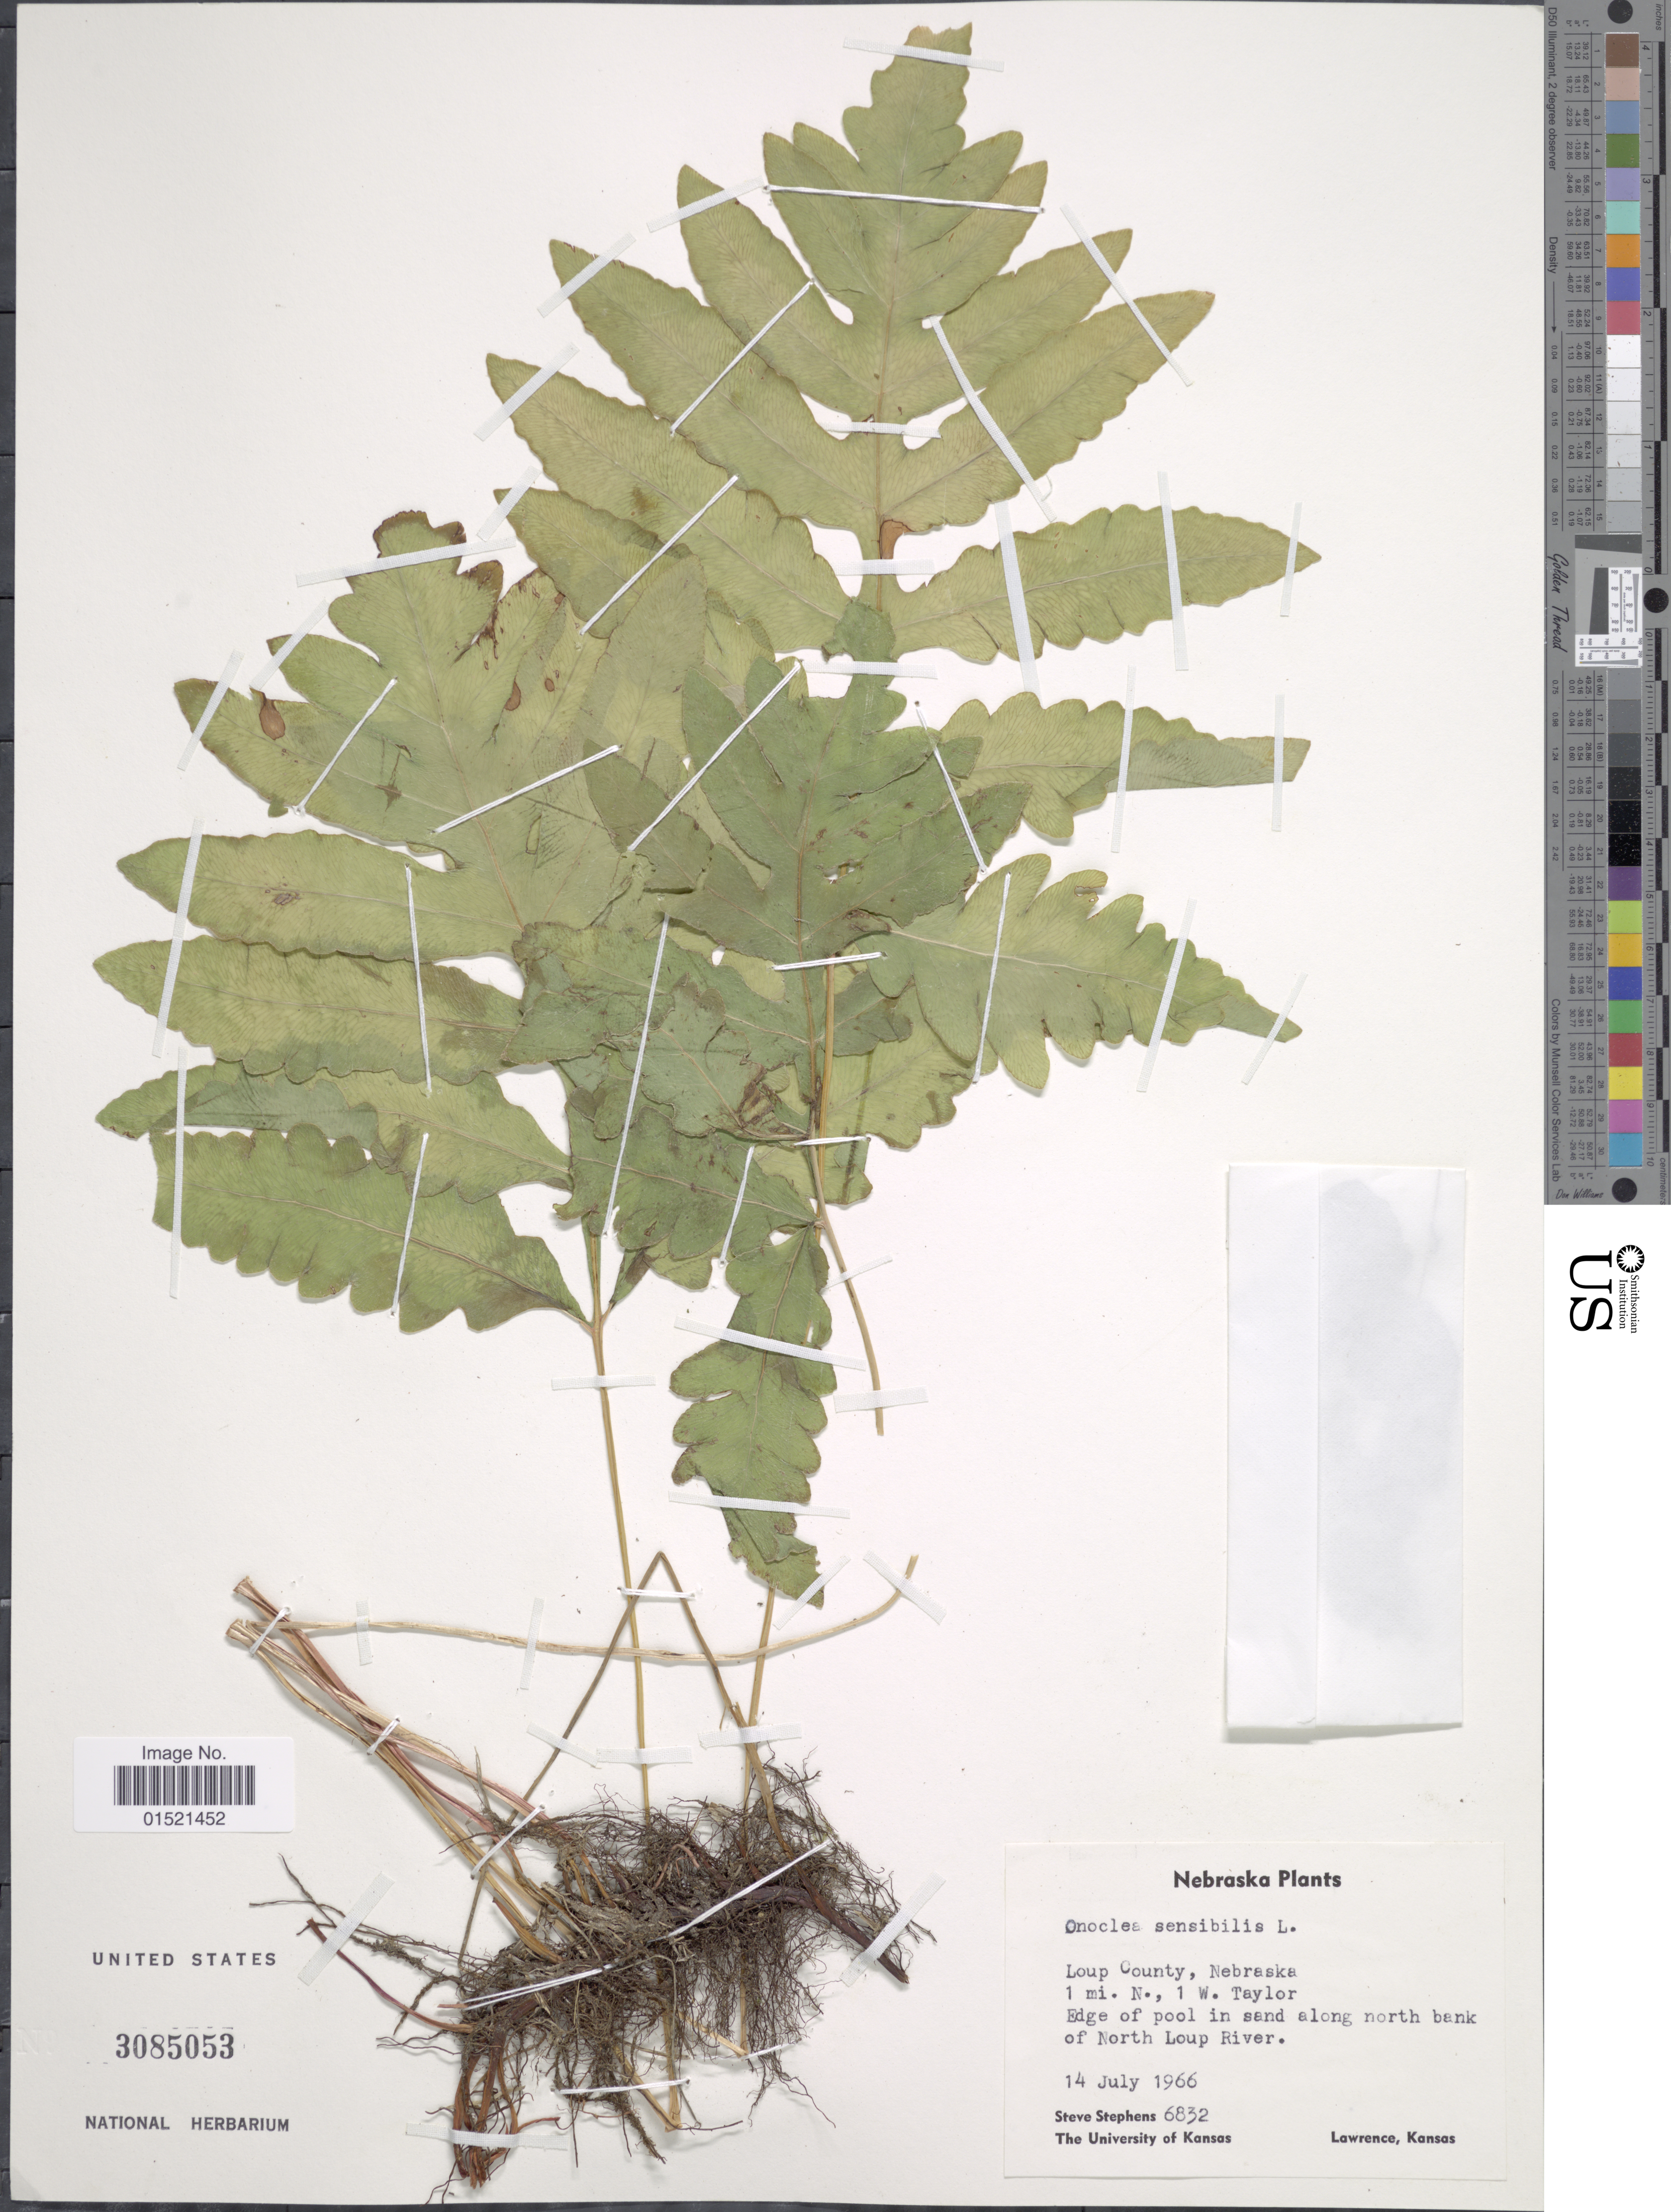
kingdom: Plantae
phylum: Tracheophyta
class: Polypodiopsida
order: Polypodiales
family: Onocleaceae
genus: Onoclea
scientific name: Onoclea sensibilis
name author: L.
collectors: S. Stephens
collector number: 6832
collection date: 1966-07-14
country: United States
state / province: Nebraska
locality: Loup County, 1 mi. N., 1 W. Taylor. Edge of pool in sand along north bank of North Loup River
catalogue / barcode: US 3085053